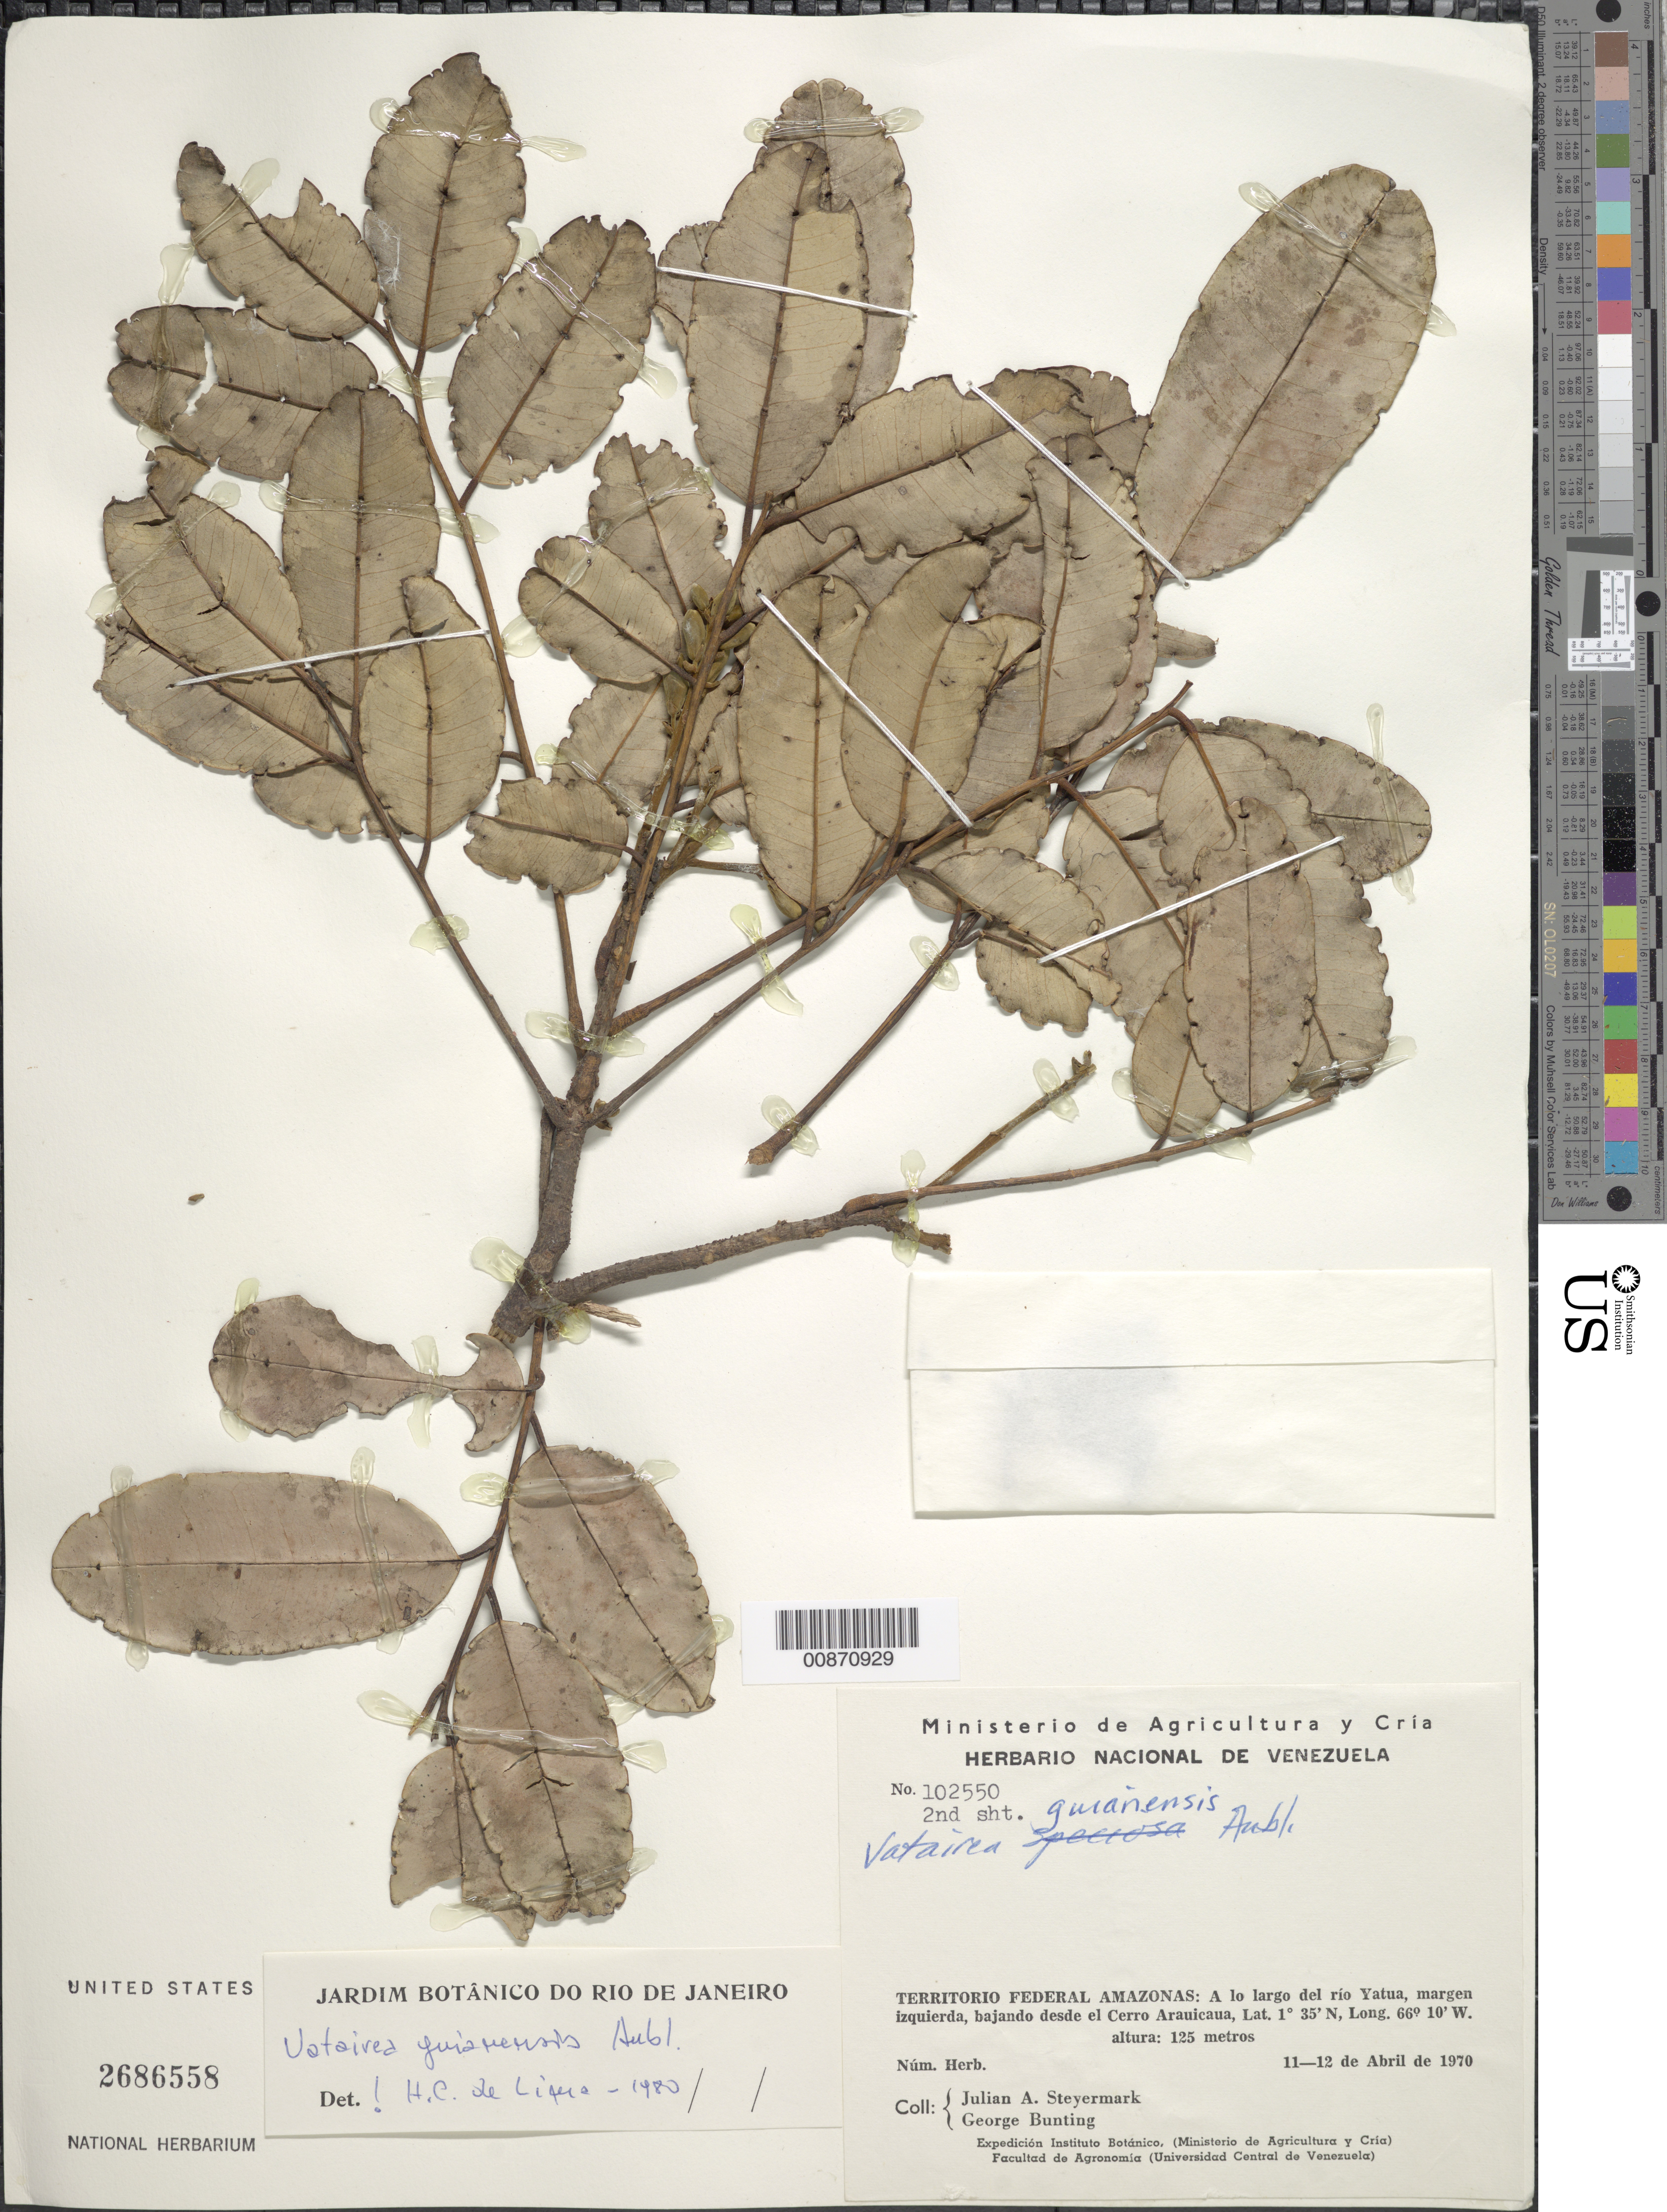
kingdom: Plantae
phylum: Tracheophyta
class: Magnoliopsida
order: Fabales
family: Fabaceae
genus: Vatairea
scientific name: Vatairea guianensis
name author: Aubl.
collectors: J. Steyermark & G. S. Bunting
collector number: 102550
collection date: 1970-04-11/1970-04-12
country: Venezuela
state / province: Amazonas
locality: Territorio Federal Amazonas: A lo largo del río Yatua, margen izquierda, bajando desde el Cerro Arauicaua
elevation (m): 125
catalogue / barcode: US 2686558